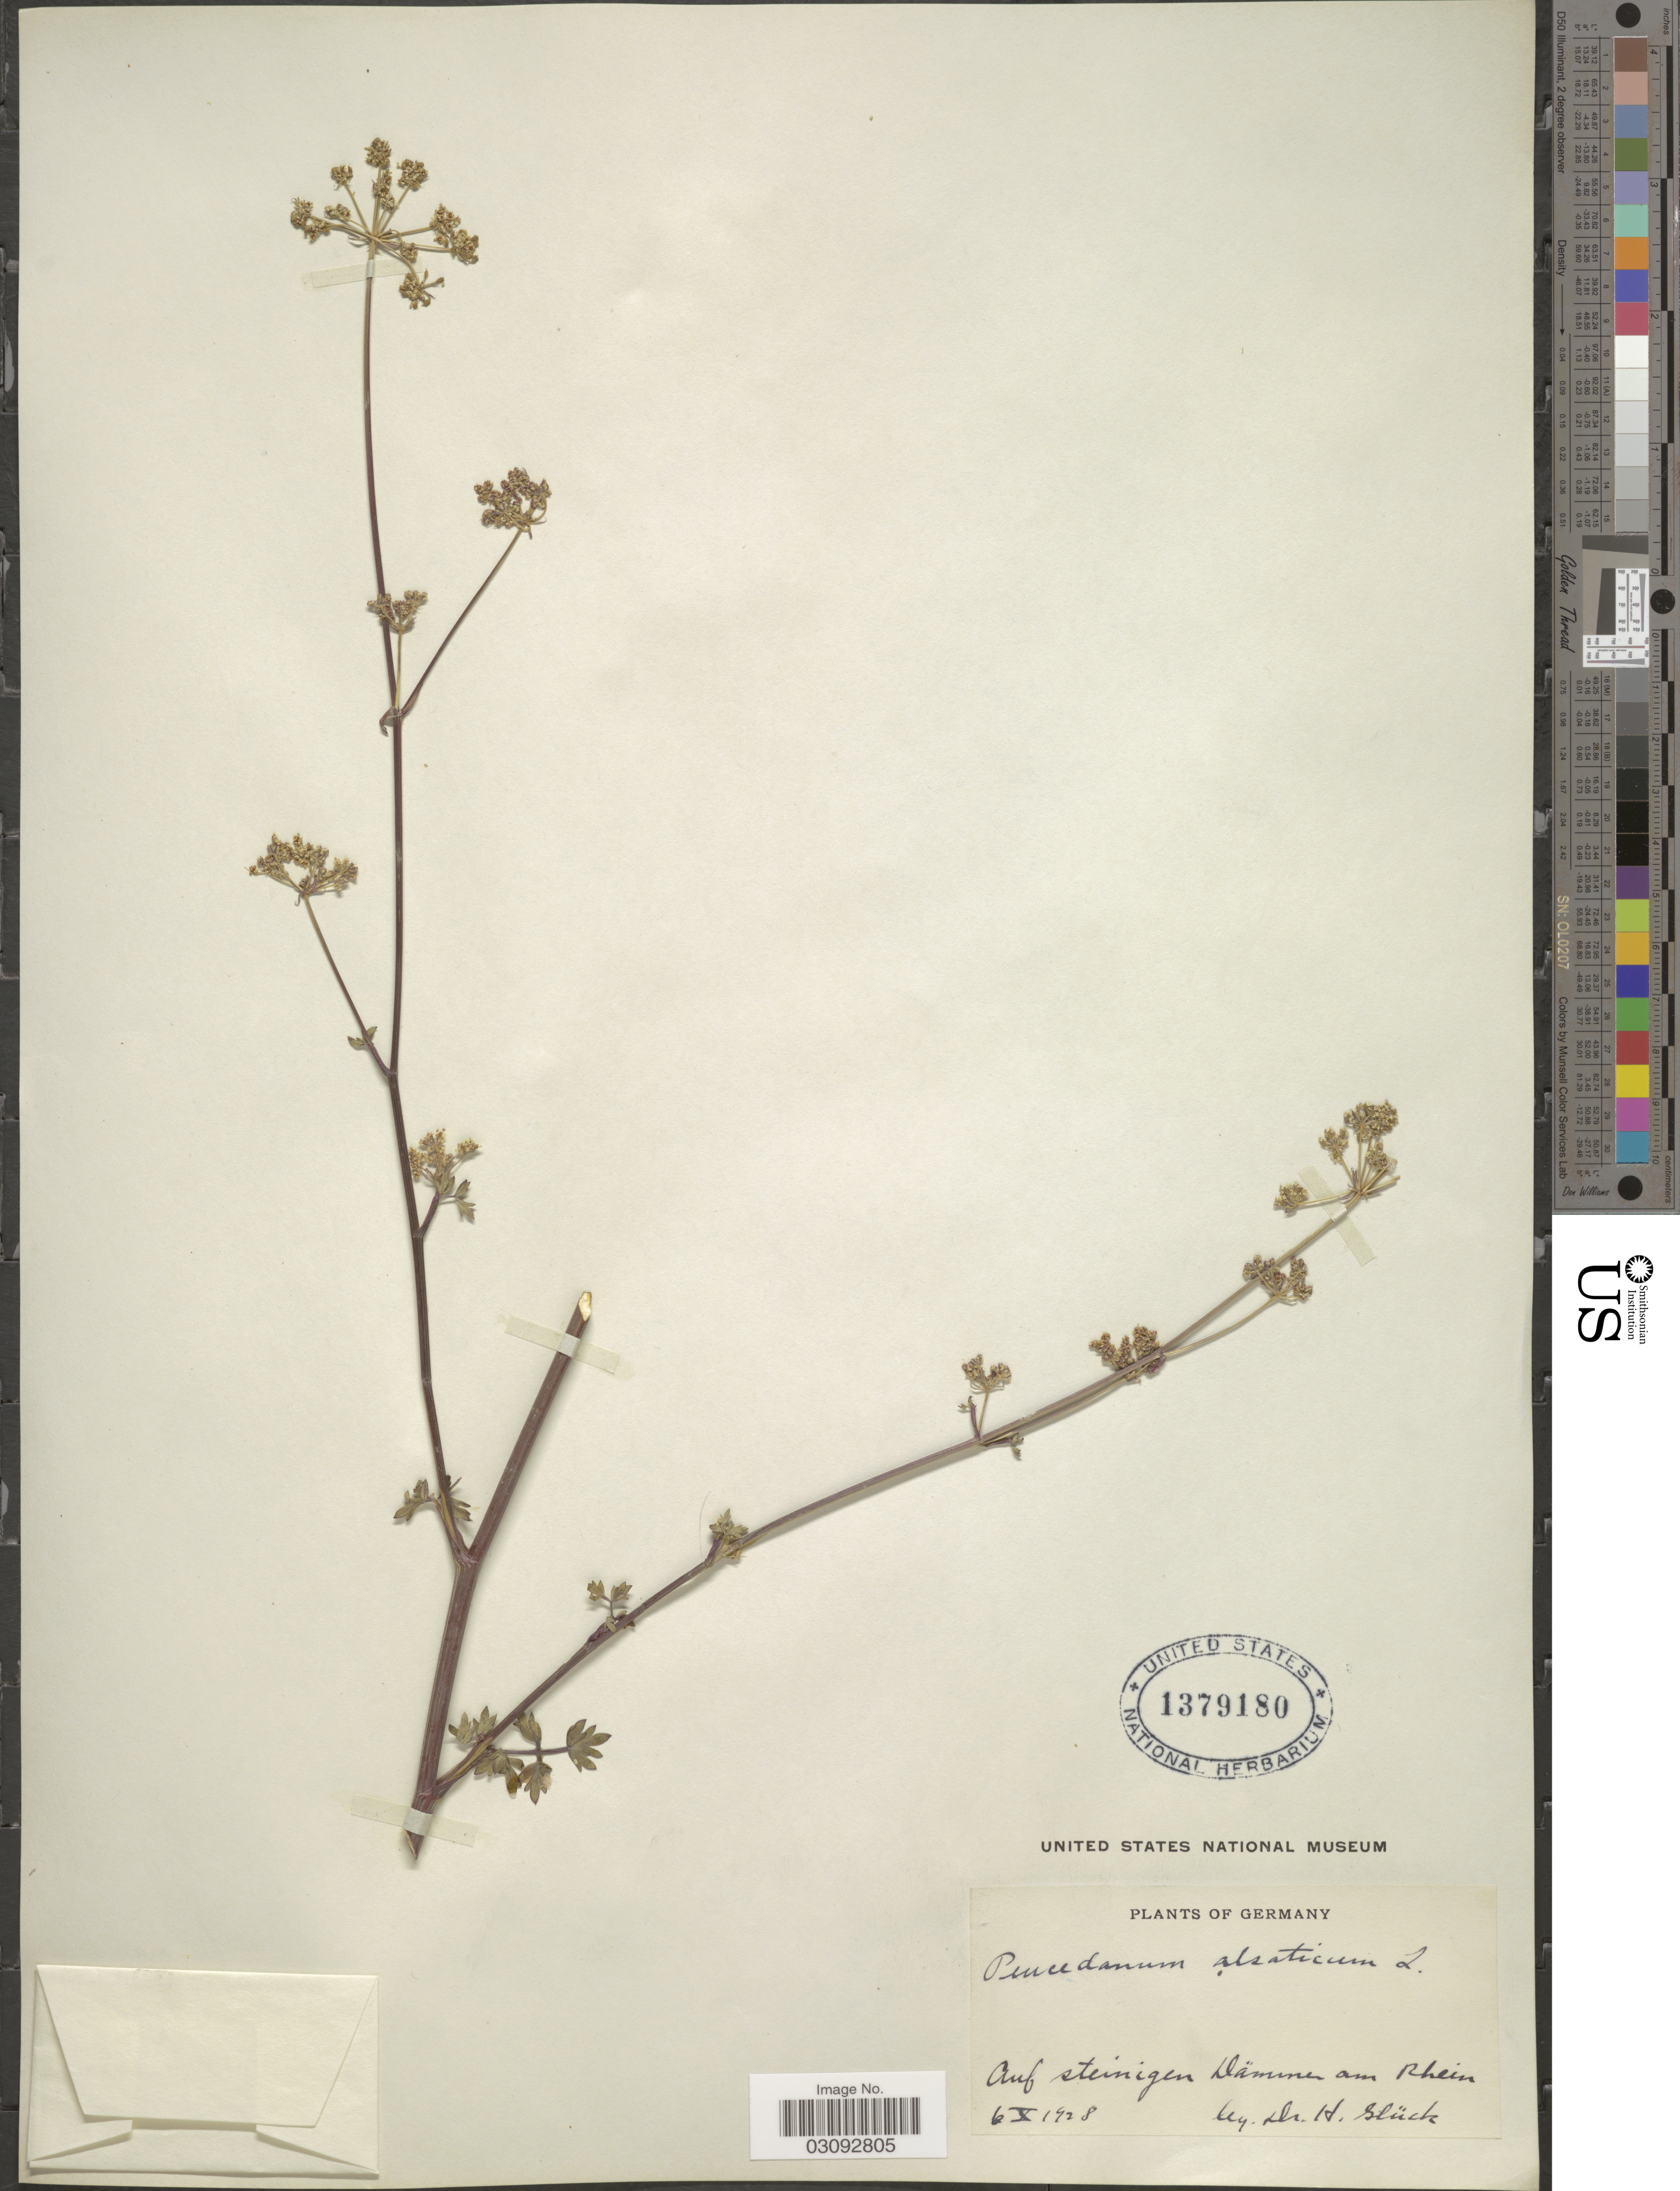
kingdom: Plantae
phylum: Tracheophyta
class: Magnoliopsida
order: Apiales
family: Apiaceae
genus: Peucedanum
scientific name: Peucedanum alsaticum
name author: L.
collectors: H. Glück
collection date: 1928-10-06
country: Germany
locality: Auf steinigen Dämmen am Rhein.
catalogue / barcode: US 1379180